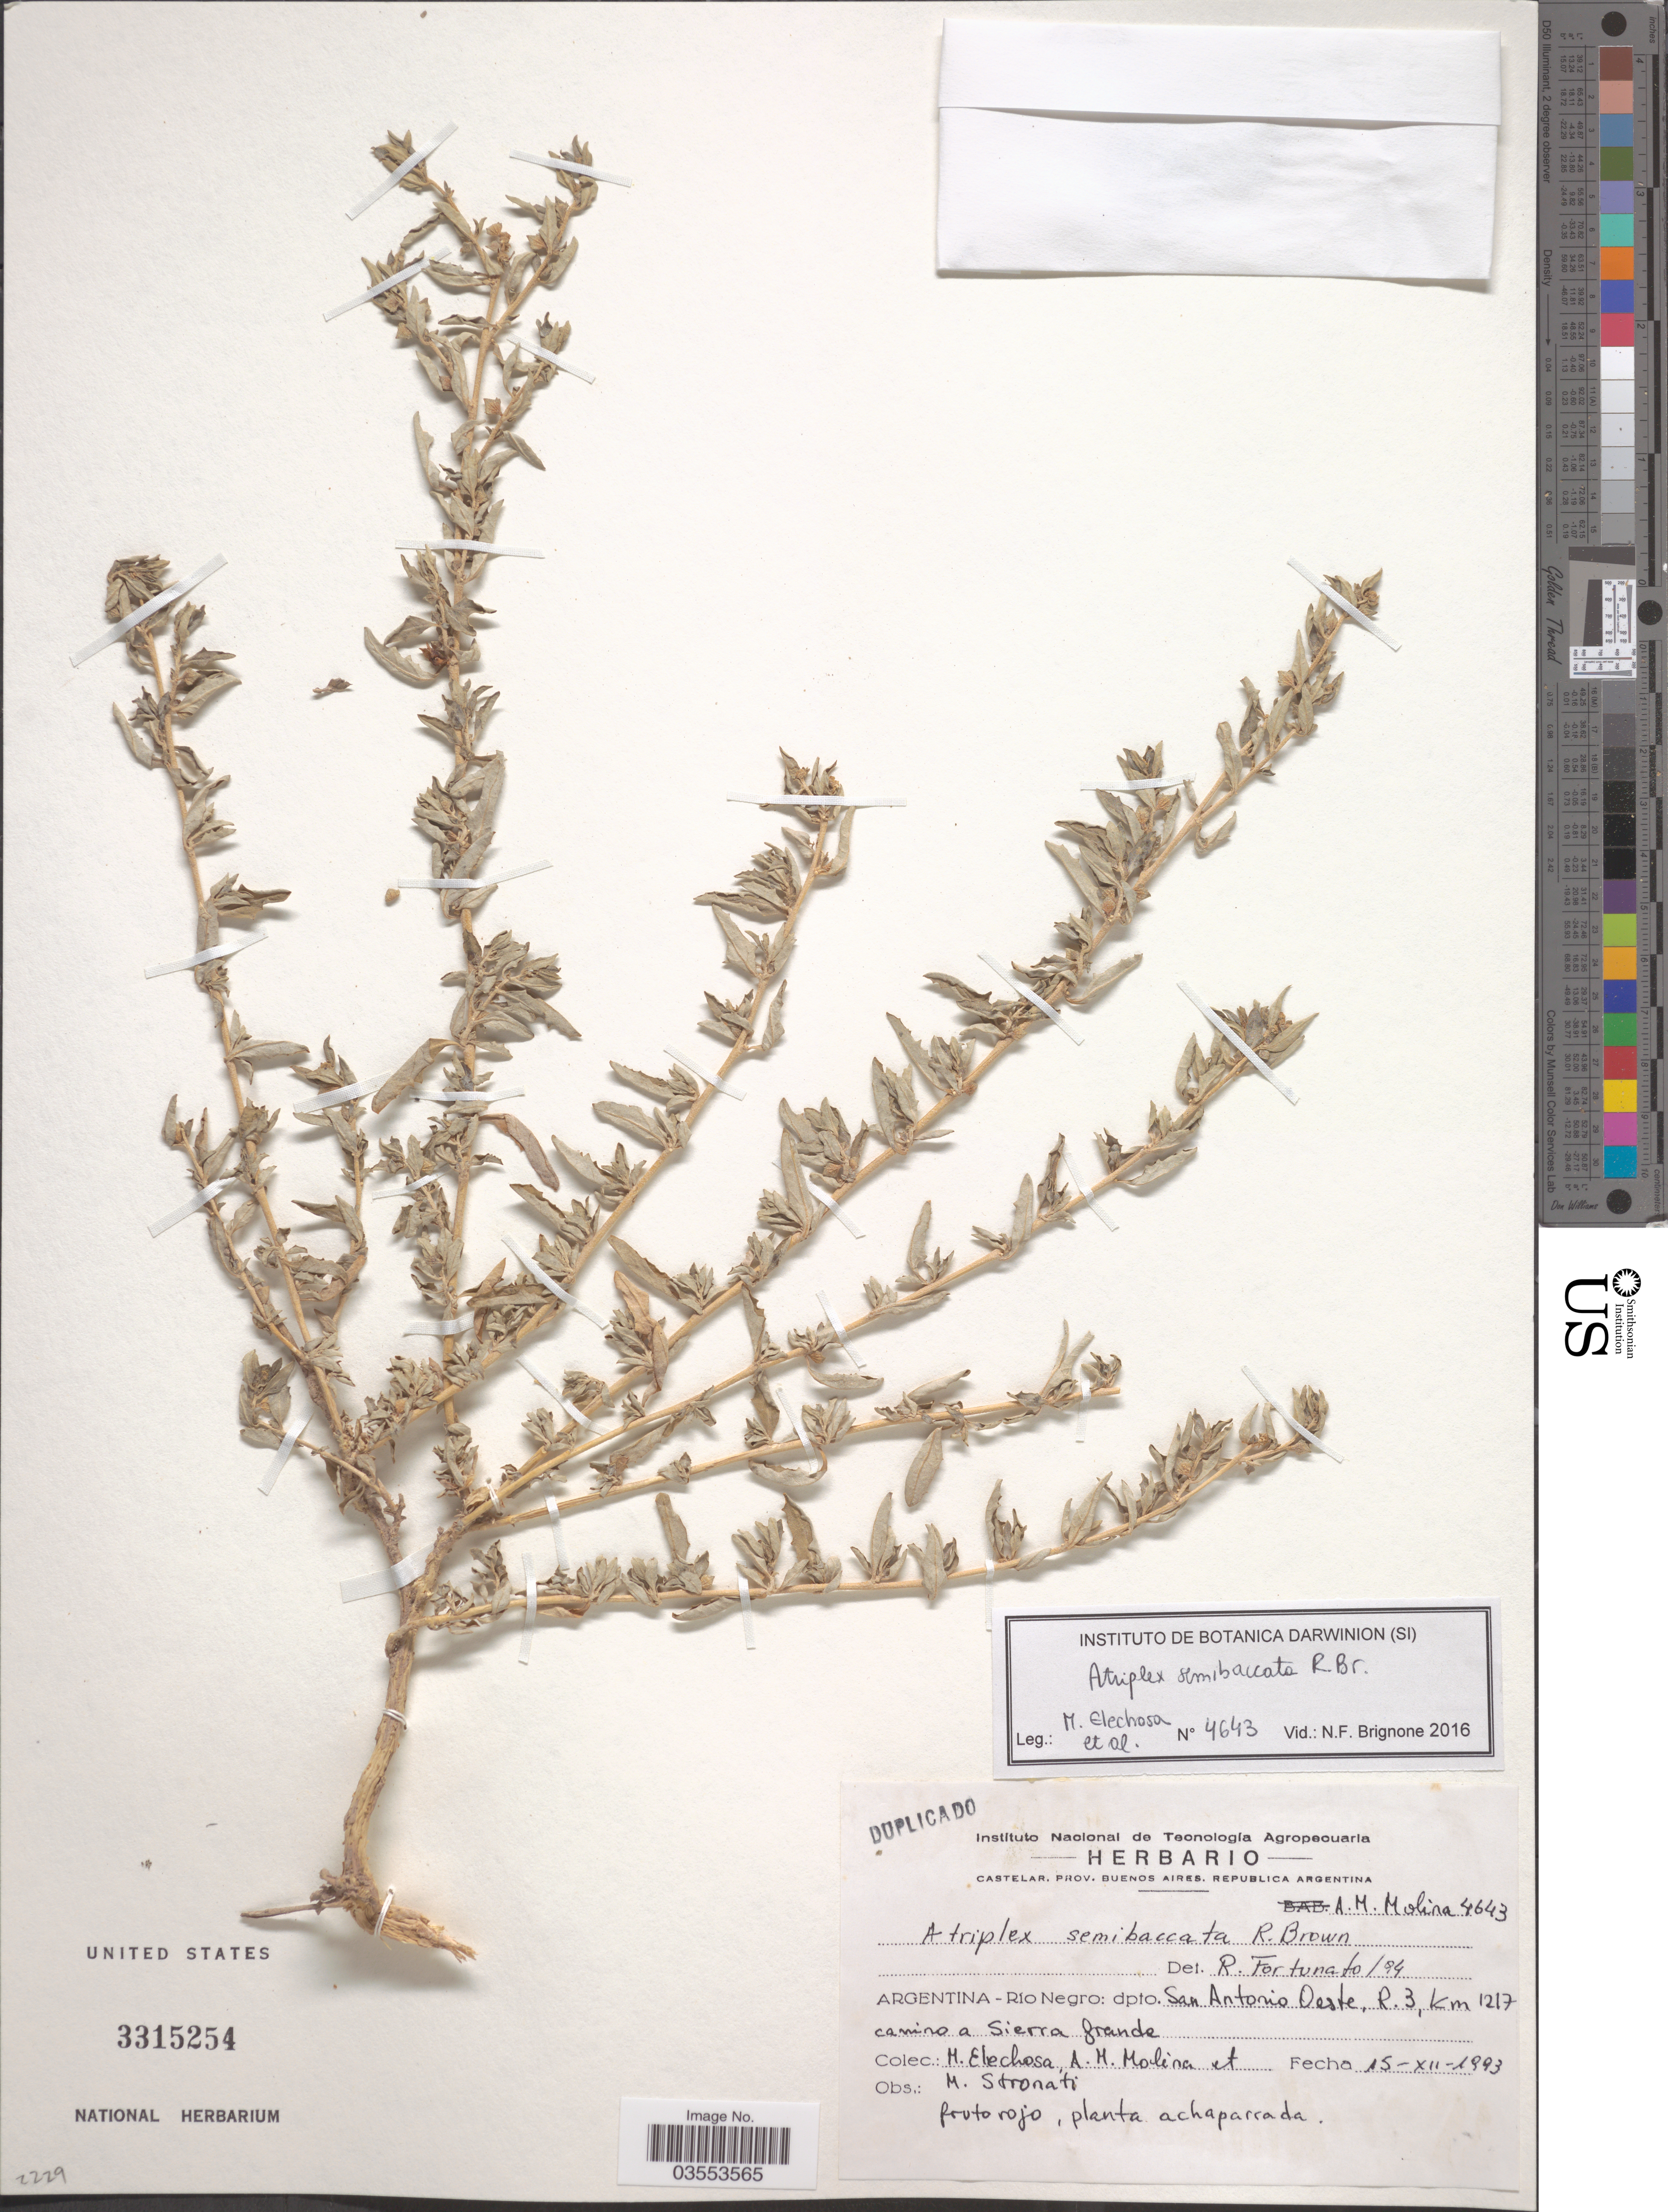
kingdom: Plantae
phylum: Tracheophyta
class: Magnoliopsida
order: Caryophyllales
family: Amaranthaceae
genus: Atriplex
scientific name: Atriplex semibaccata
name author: R. Br.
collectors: M. Elechosa, A. M. Molina & M. Stronati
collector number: A.M.Molina4643?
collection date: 1993-12-15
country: Argentina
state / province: Rio Negro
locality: Dpto. San Antonio Oeste, R. 3, km 1217 camino a Sierra Grande.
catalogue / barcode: US 3315254